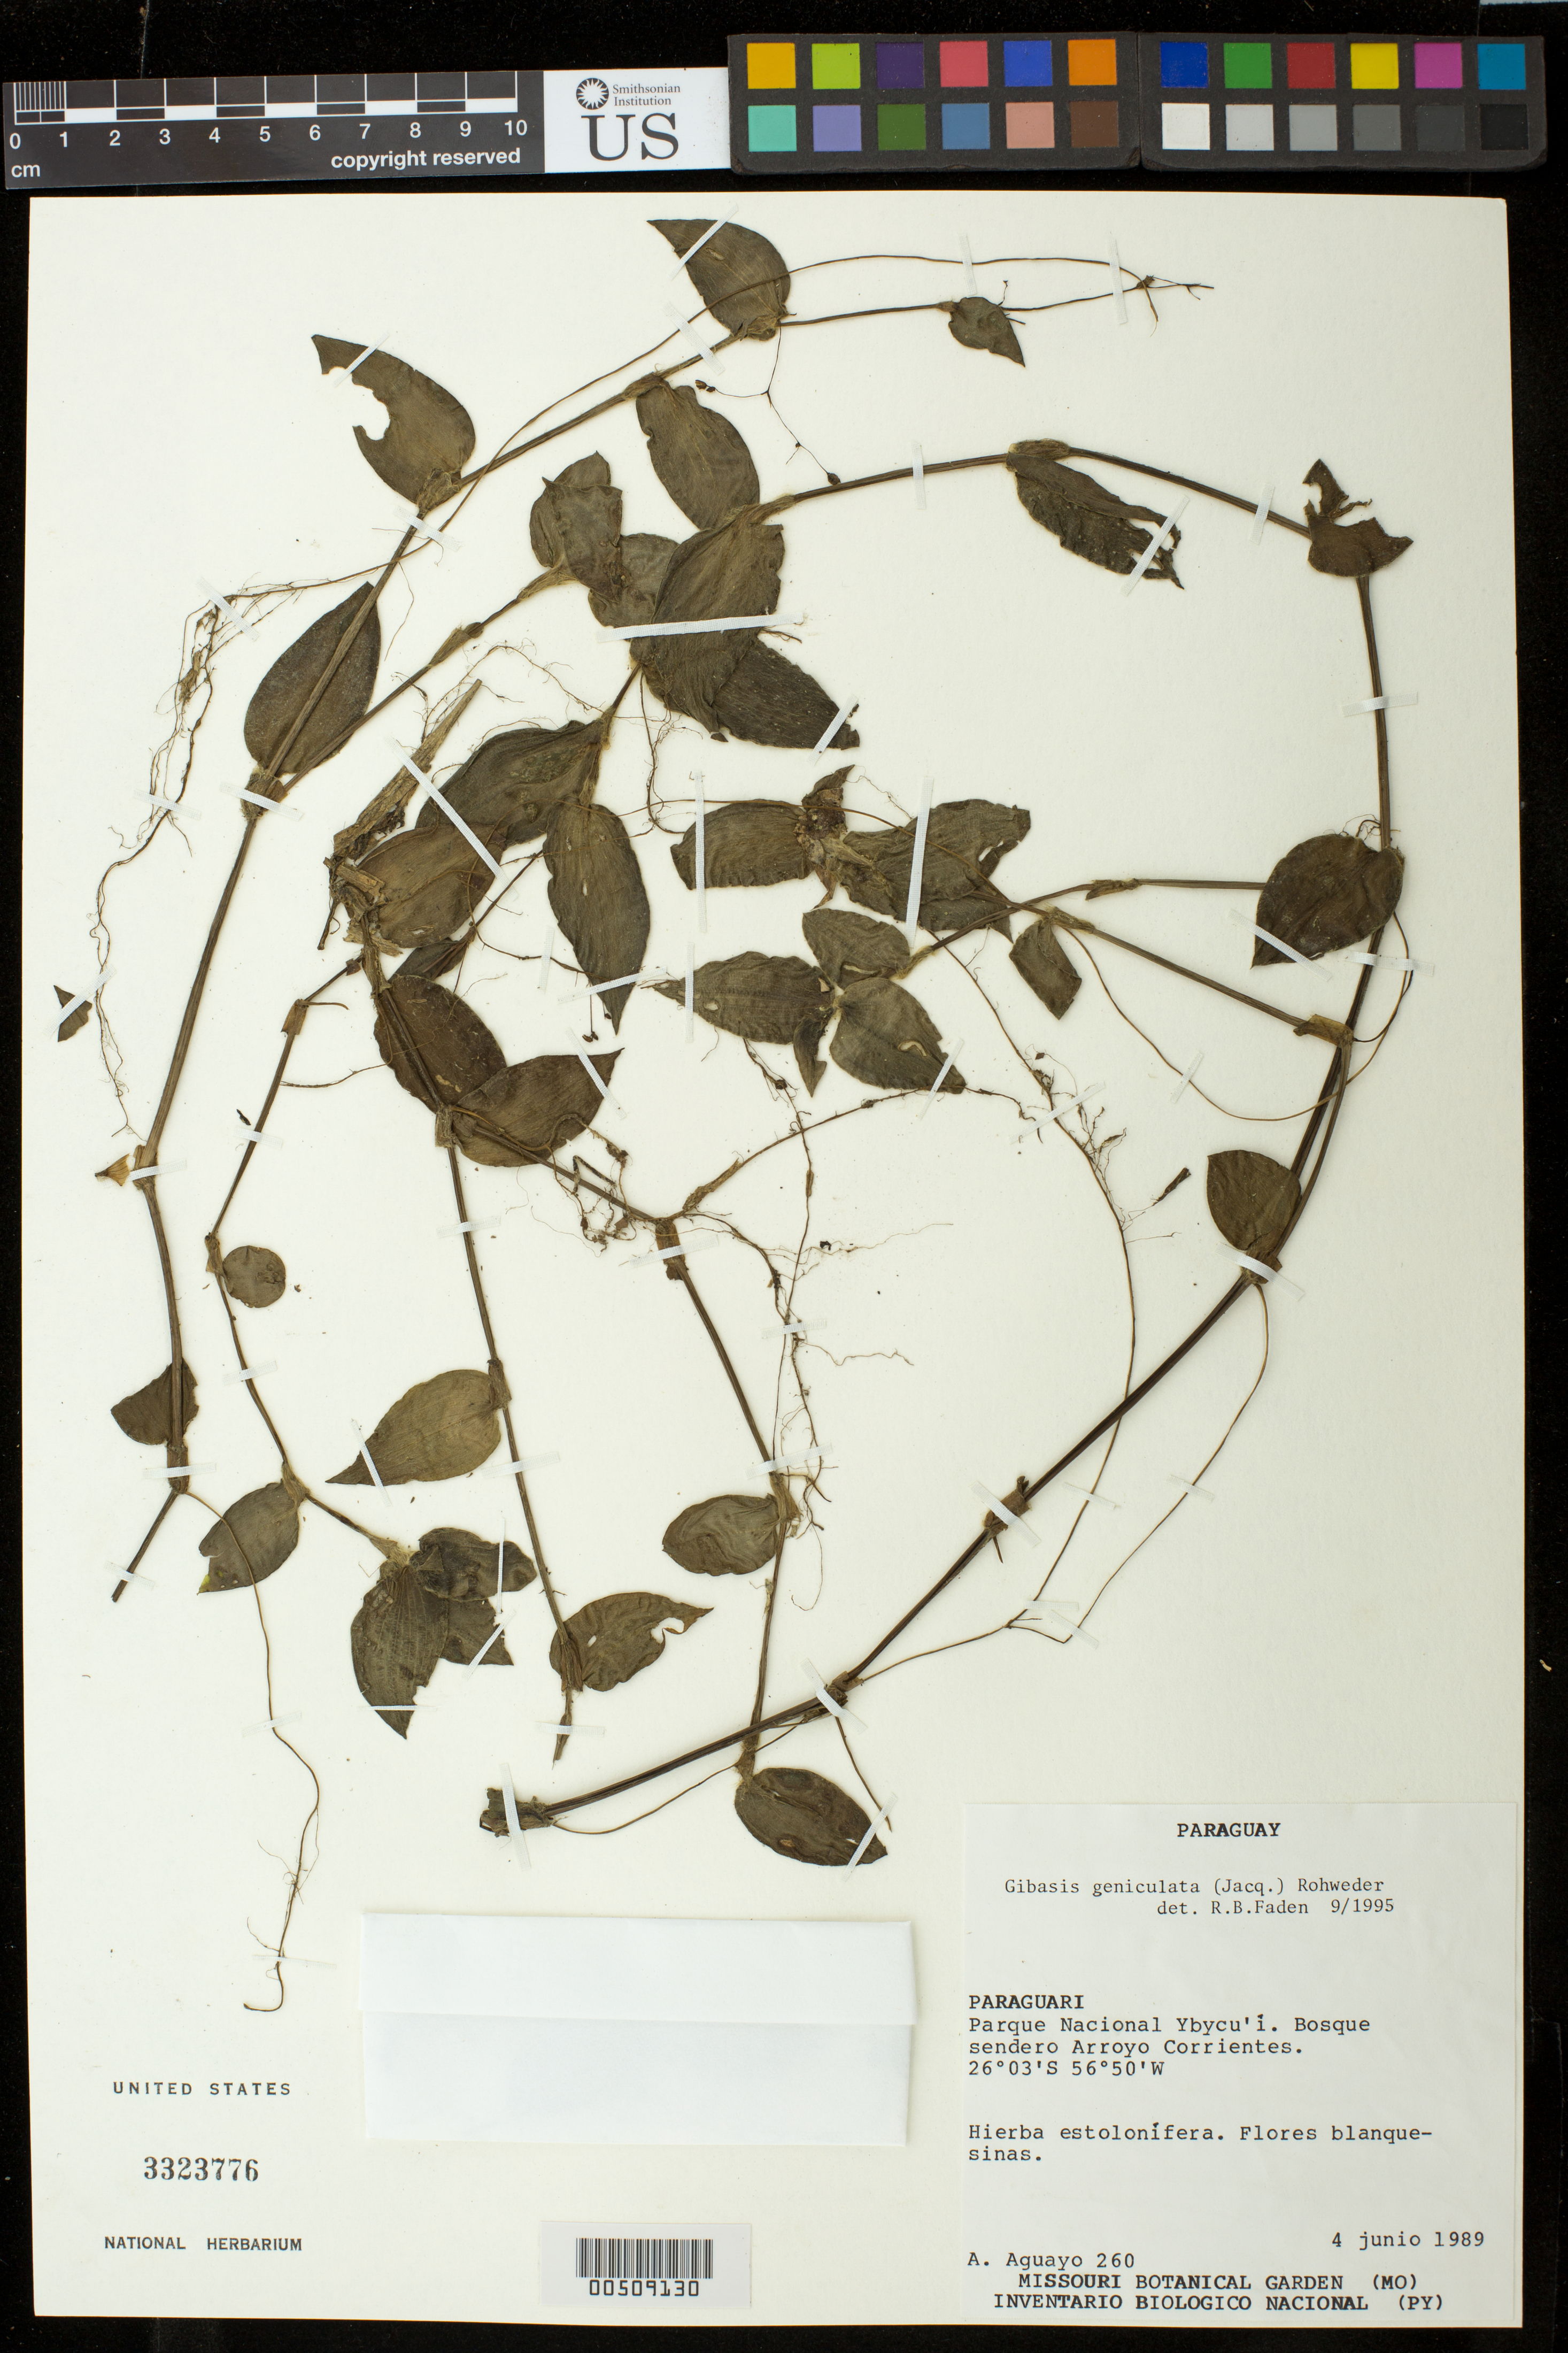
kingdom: Plantae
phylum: Tracheophyta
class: Liliopsida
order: Commelinales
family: Commelinaceae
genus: Gibasis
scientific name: Gibasis geniculata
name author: (Jacq.) Rohweder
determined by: Faden, Robert B., (US), Smithsonian Institution - National Museum of Natural History (UNITED STATES)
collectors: A. Aguayo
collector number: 260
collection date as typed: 04 Jun 1989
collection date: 1989-06-04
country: Paraguay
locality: Ybycui national park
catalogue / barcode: US 3323776